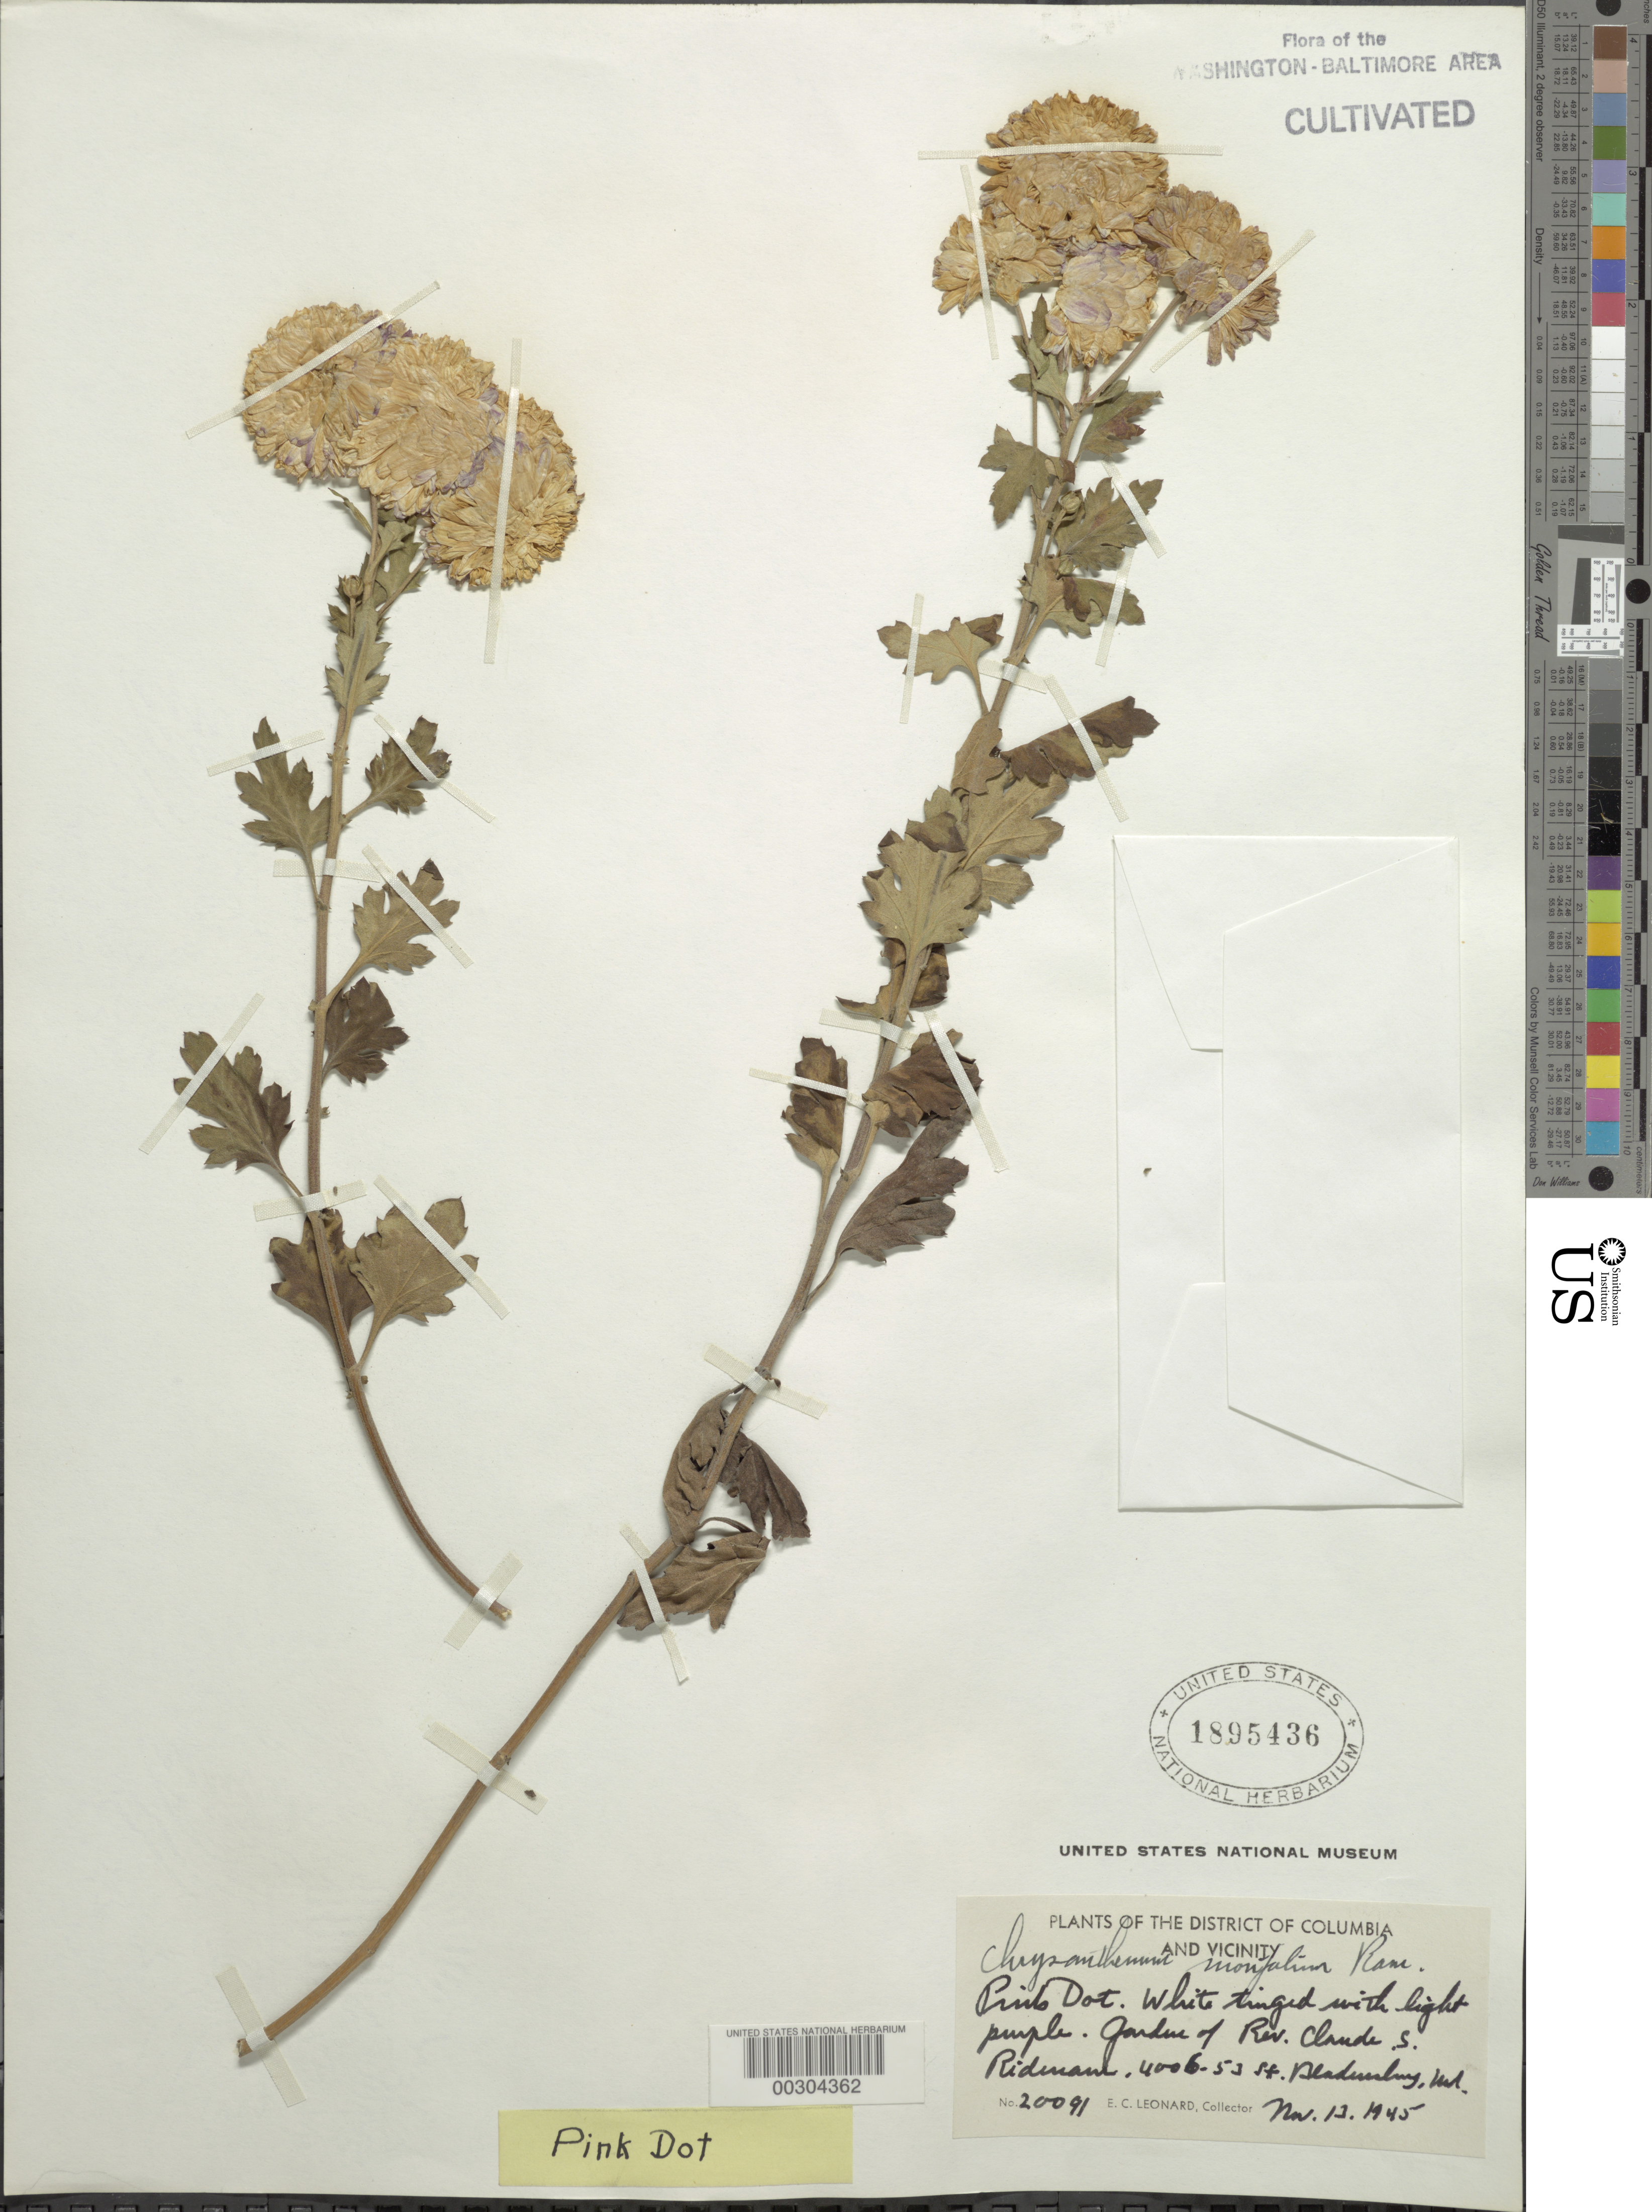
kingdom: Plantae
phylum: Tracheophyta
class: Magnoliopsida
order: Asterales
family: Asteraceae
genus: Chrysanthemum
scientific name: Chrysanthemum morifolium 'Pink Dot'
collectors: E. C. Leonard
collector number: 20091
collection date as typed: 13 Nov 1945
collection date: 1945-11-13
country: United States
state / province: Maryland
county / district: Prince George's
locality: Bladensburg, 4006 53 St, C.S. Ridenour's garden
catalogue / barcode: US 1895436